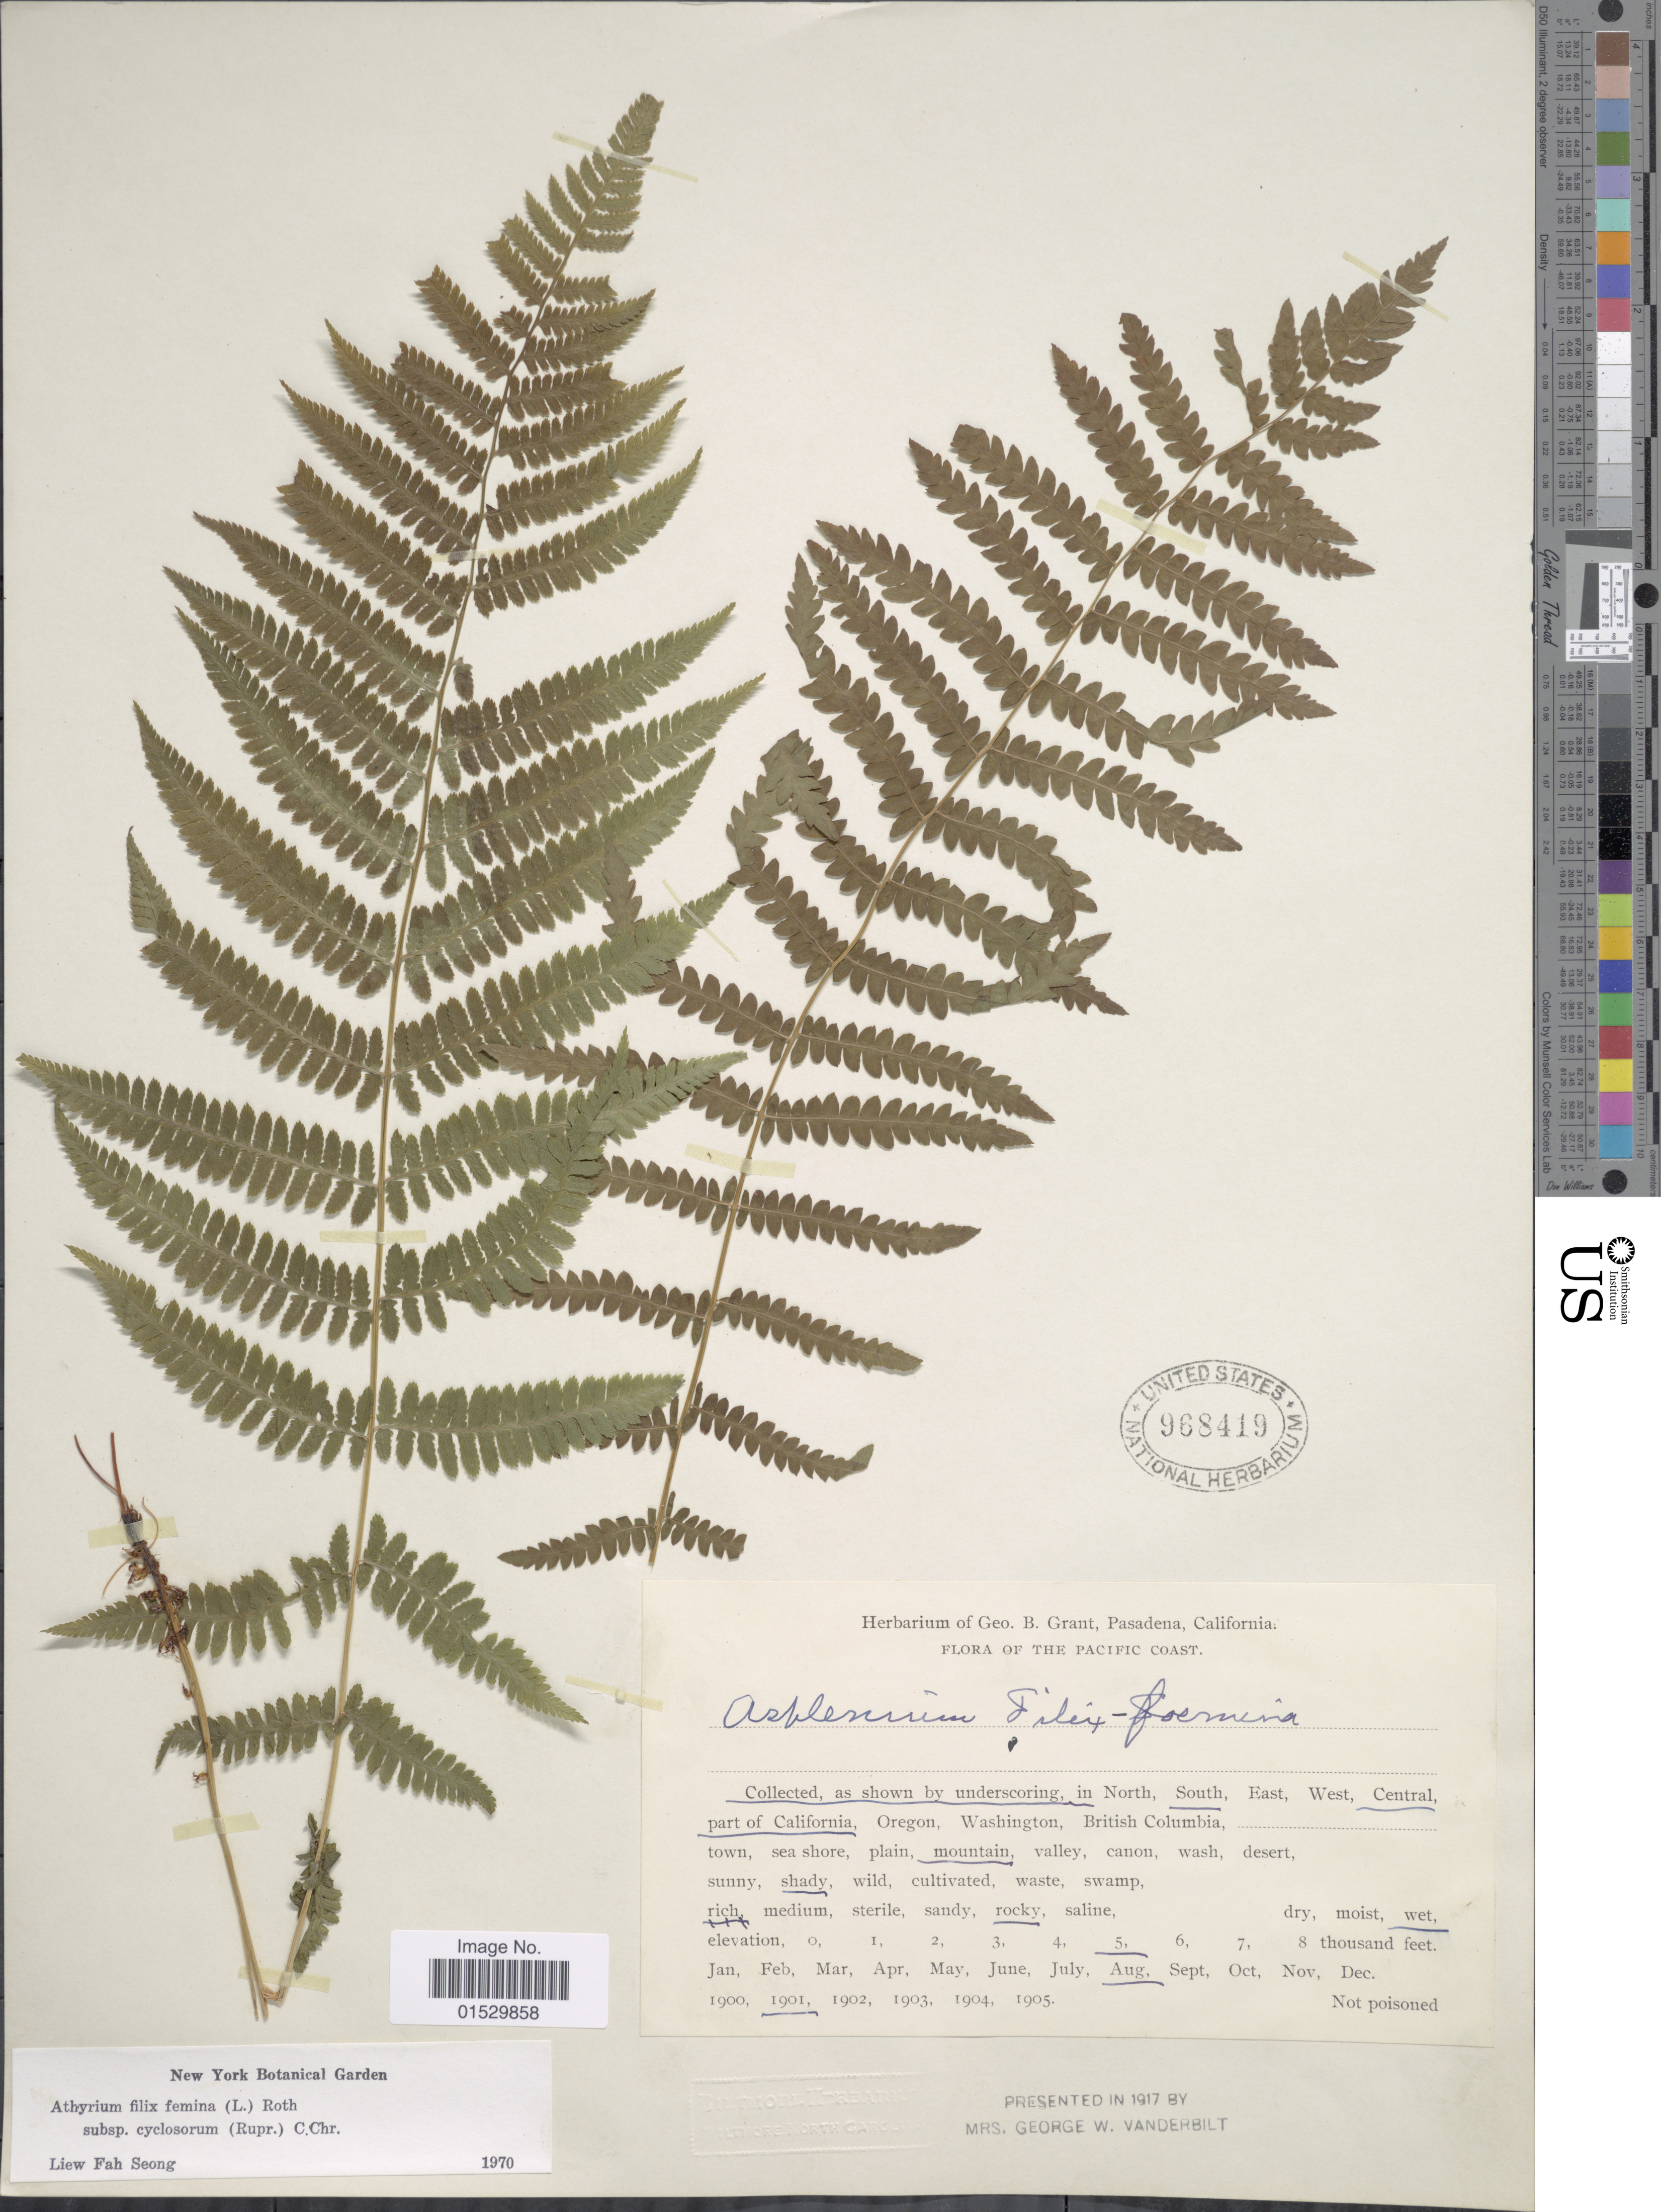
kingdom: Plantae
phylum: Tracheophyta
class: Polypodiopsida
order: Polypodiales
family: Athyriaceae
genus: Athyrium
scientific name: Athyrium filix-femina subsp. cyclosorum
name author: (Rupr.) C. Chr.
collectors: ex herb. G. B. Grant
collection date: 1901-08-05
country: United States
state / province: California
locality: The Pacific Coast, Collected in South Central part of California, Mountain, shady, rocky, wet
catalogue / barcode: US 968419